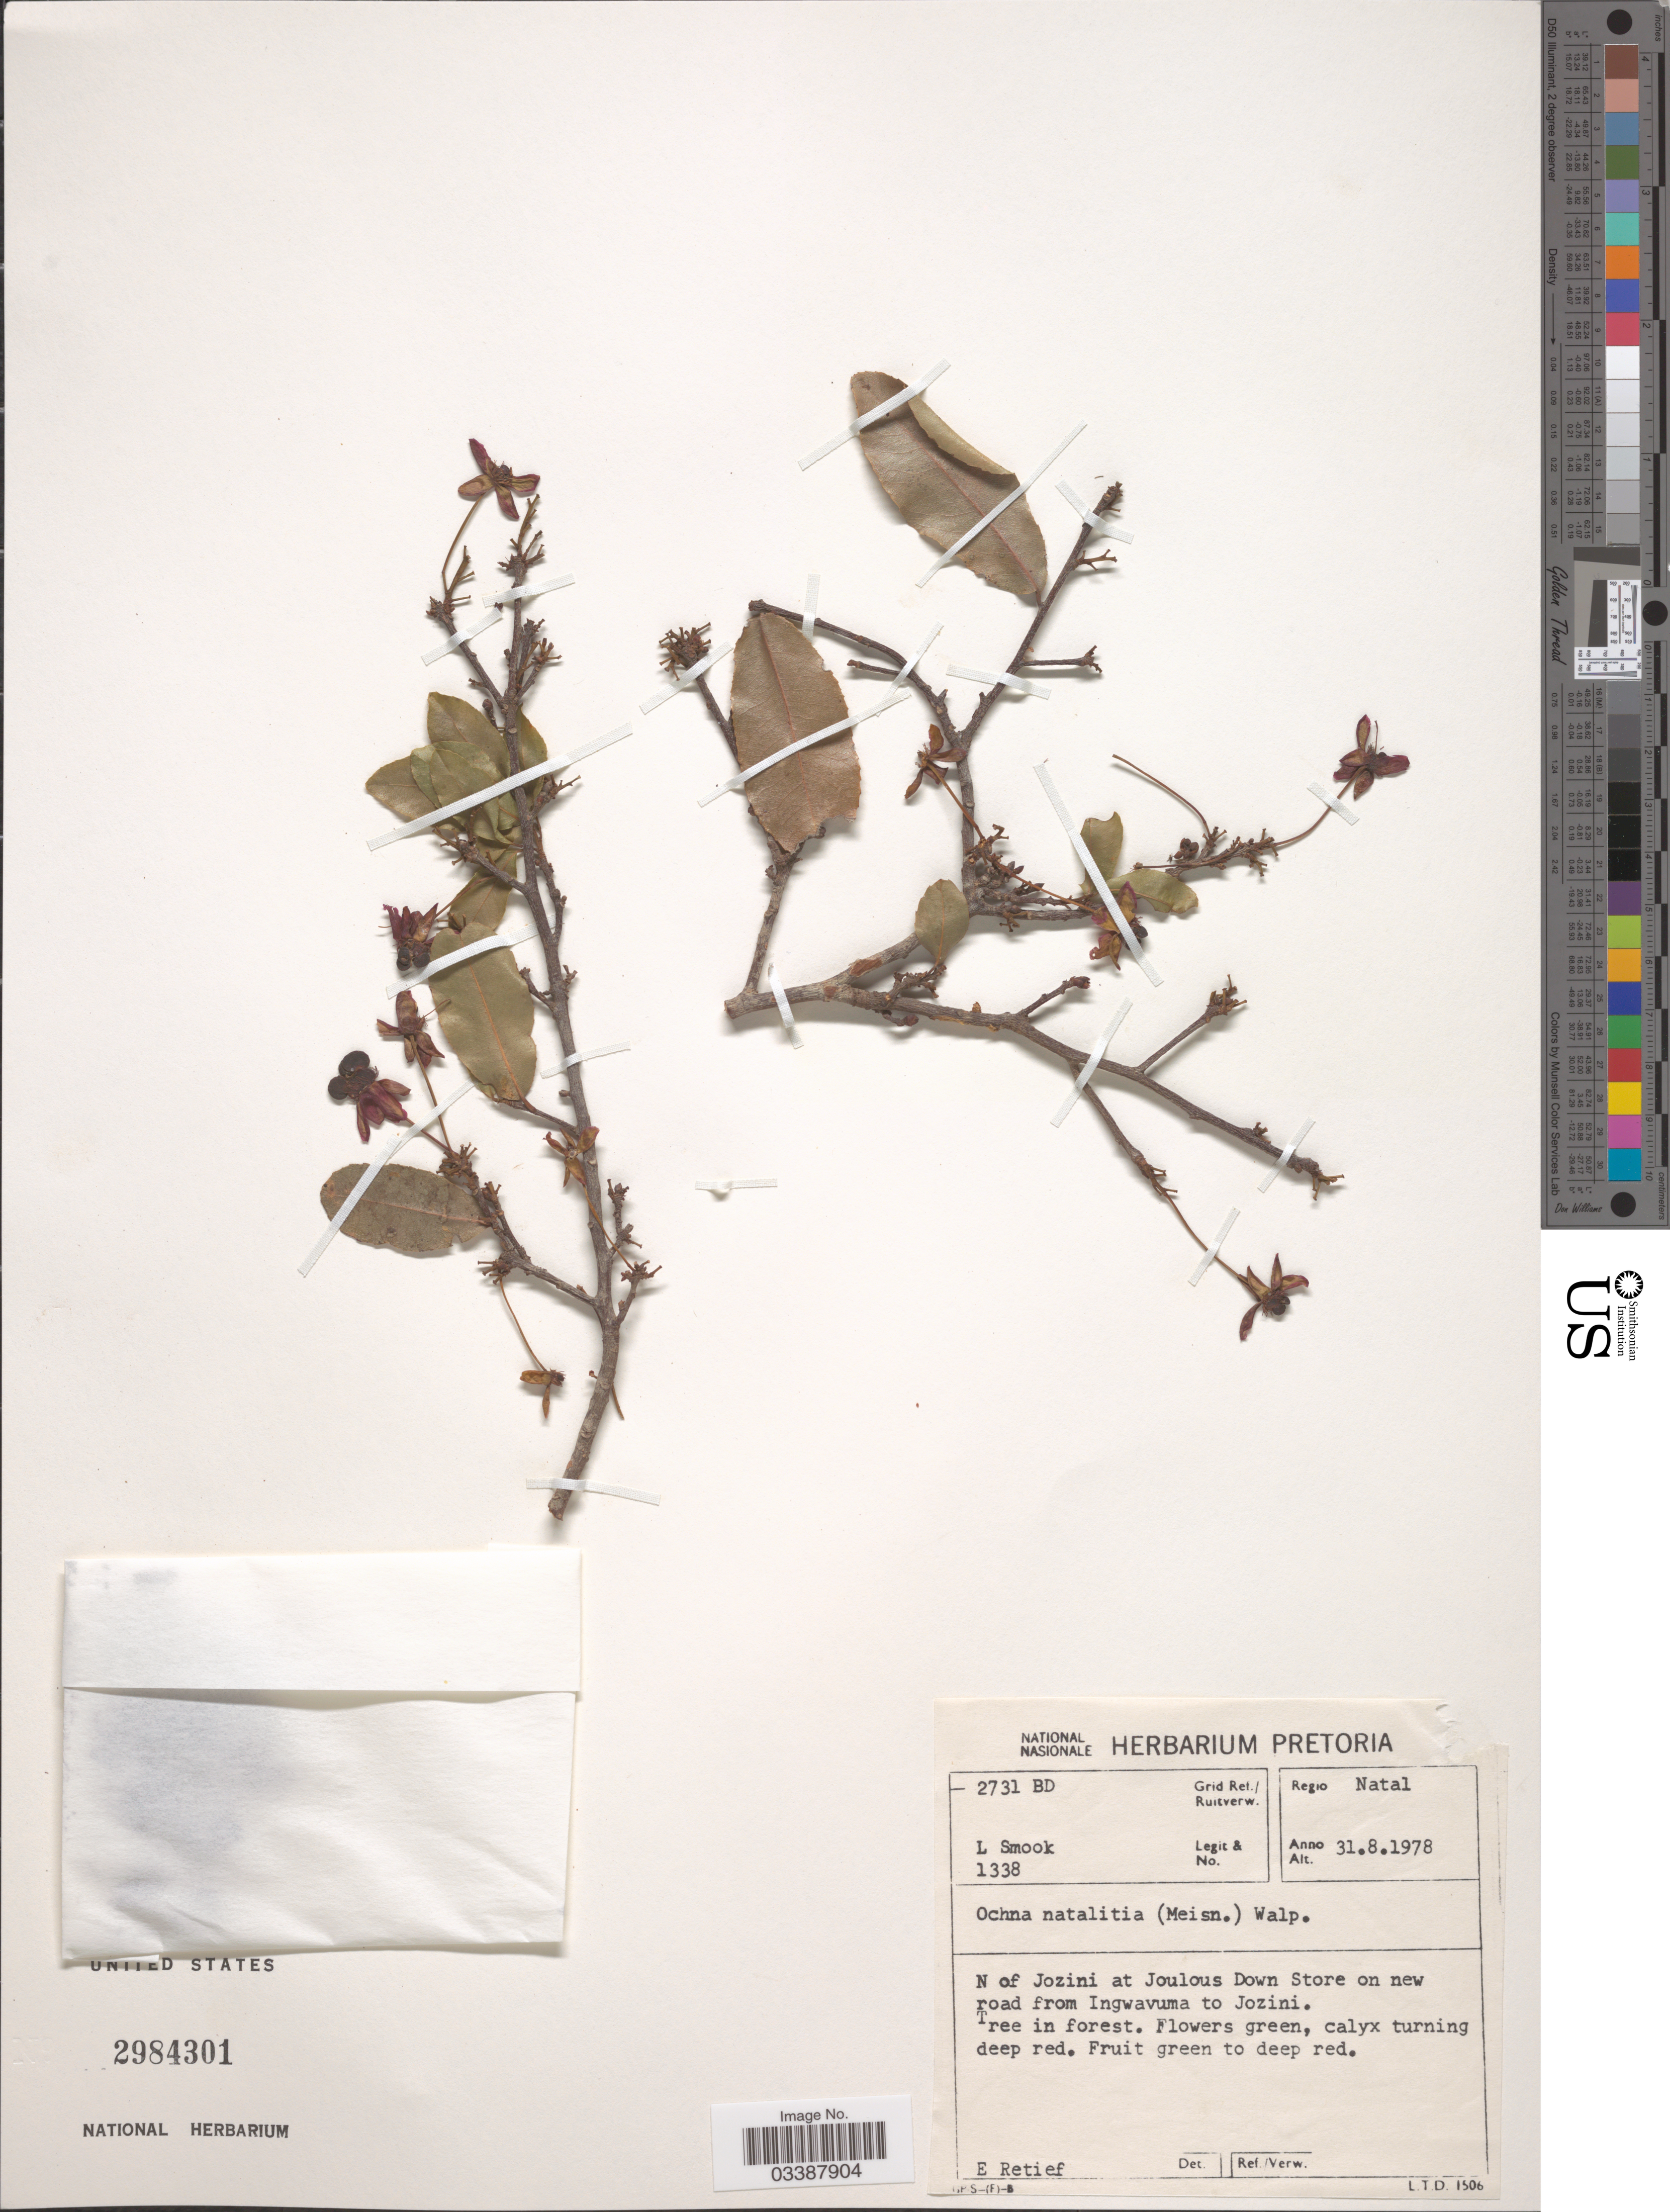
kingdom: Plantae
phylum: Tracheophyta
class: Magnoliopsida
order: Malpighiales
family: Ochnaceae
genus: Ochna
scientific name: Ochna natalitia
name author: (Meisn.) Walp.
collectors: L. Smook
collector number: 1338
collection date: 1978-08-31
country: South Africa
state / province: KwaZulu-Natal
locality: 2731 BD Grid Ref./ Ruitverw. Regio Natal. N of Jozini at Joulous Down Store on new road from Ingwavuma to Jozini.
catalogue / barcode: US 2984301